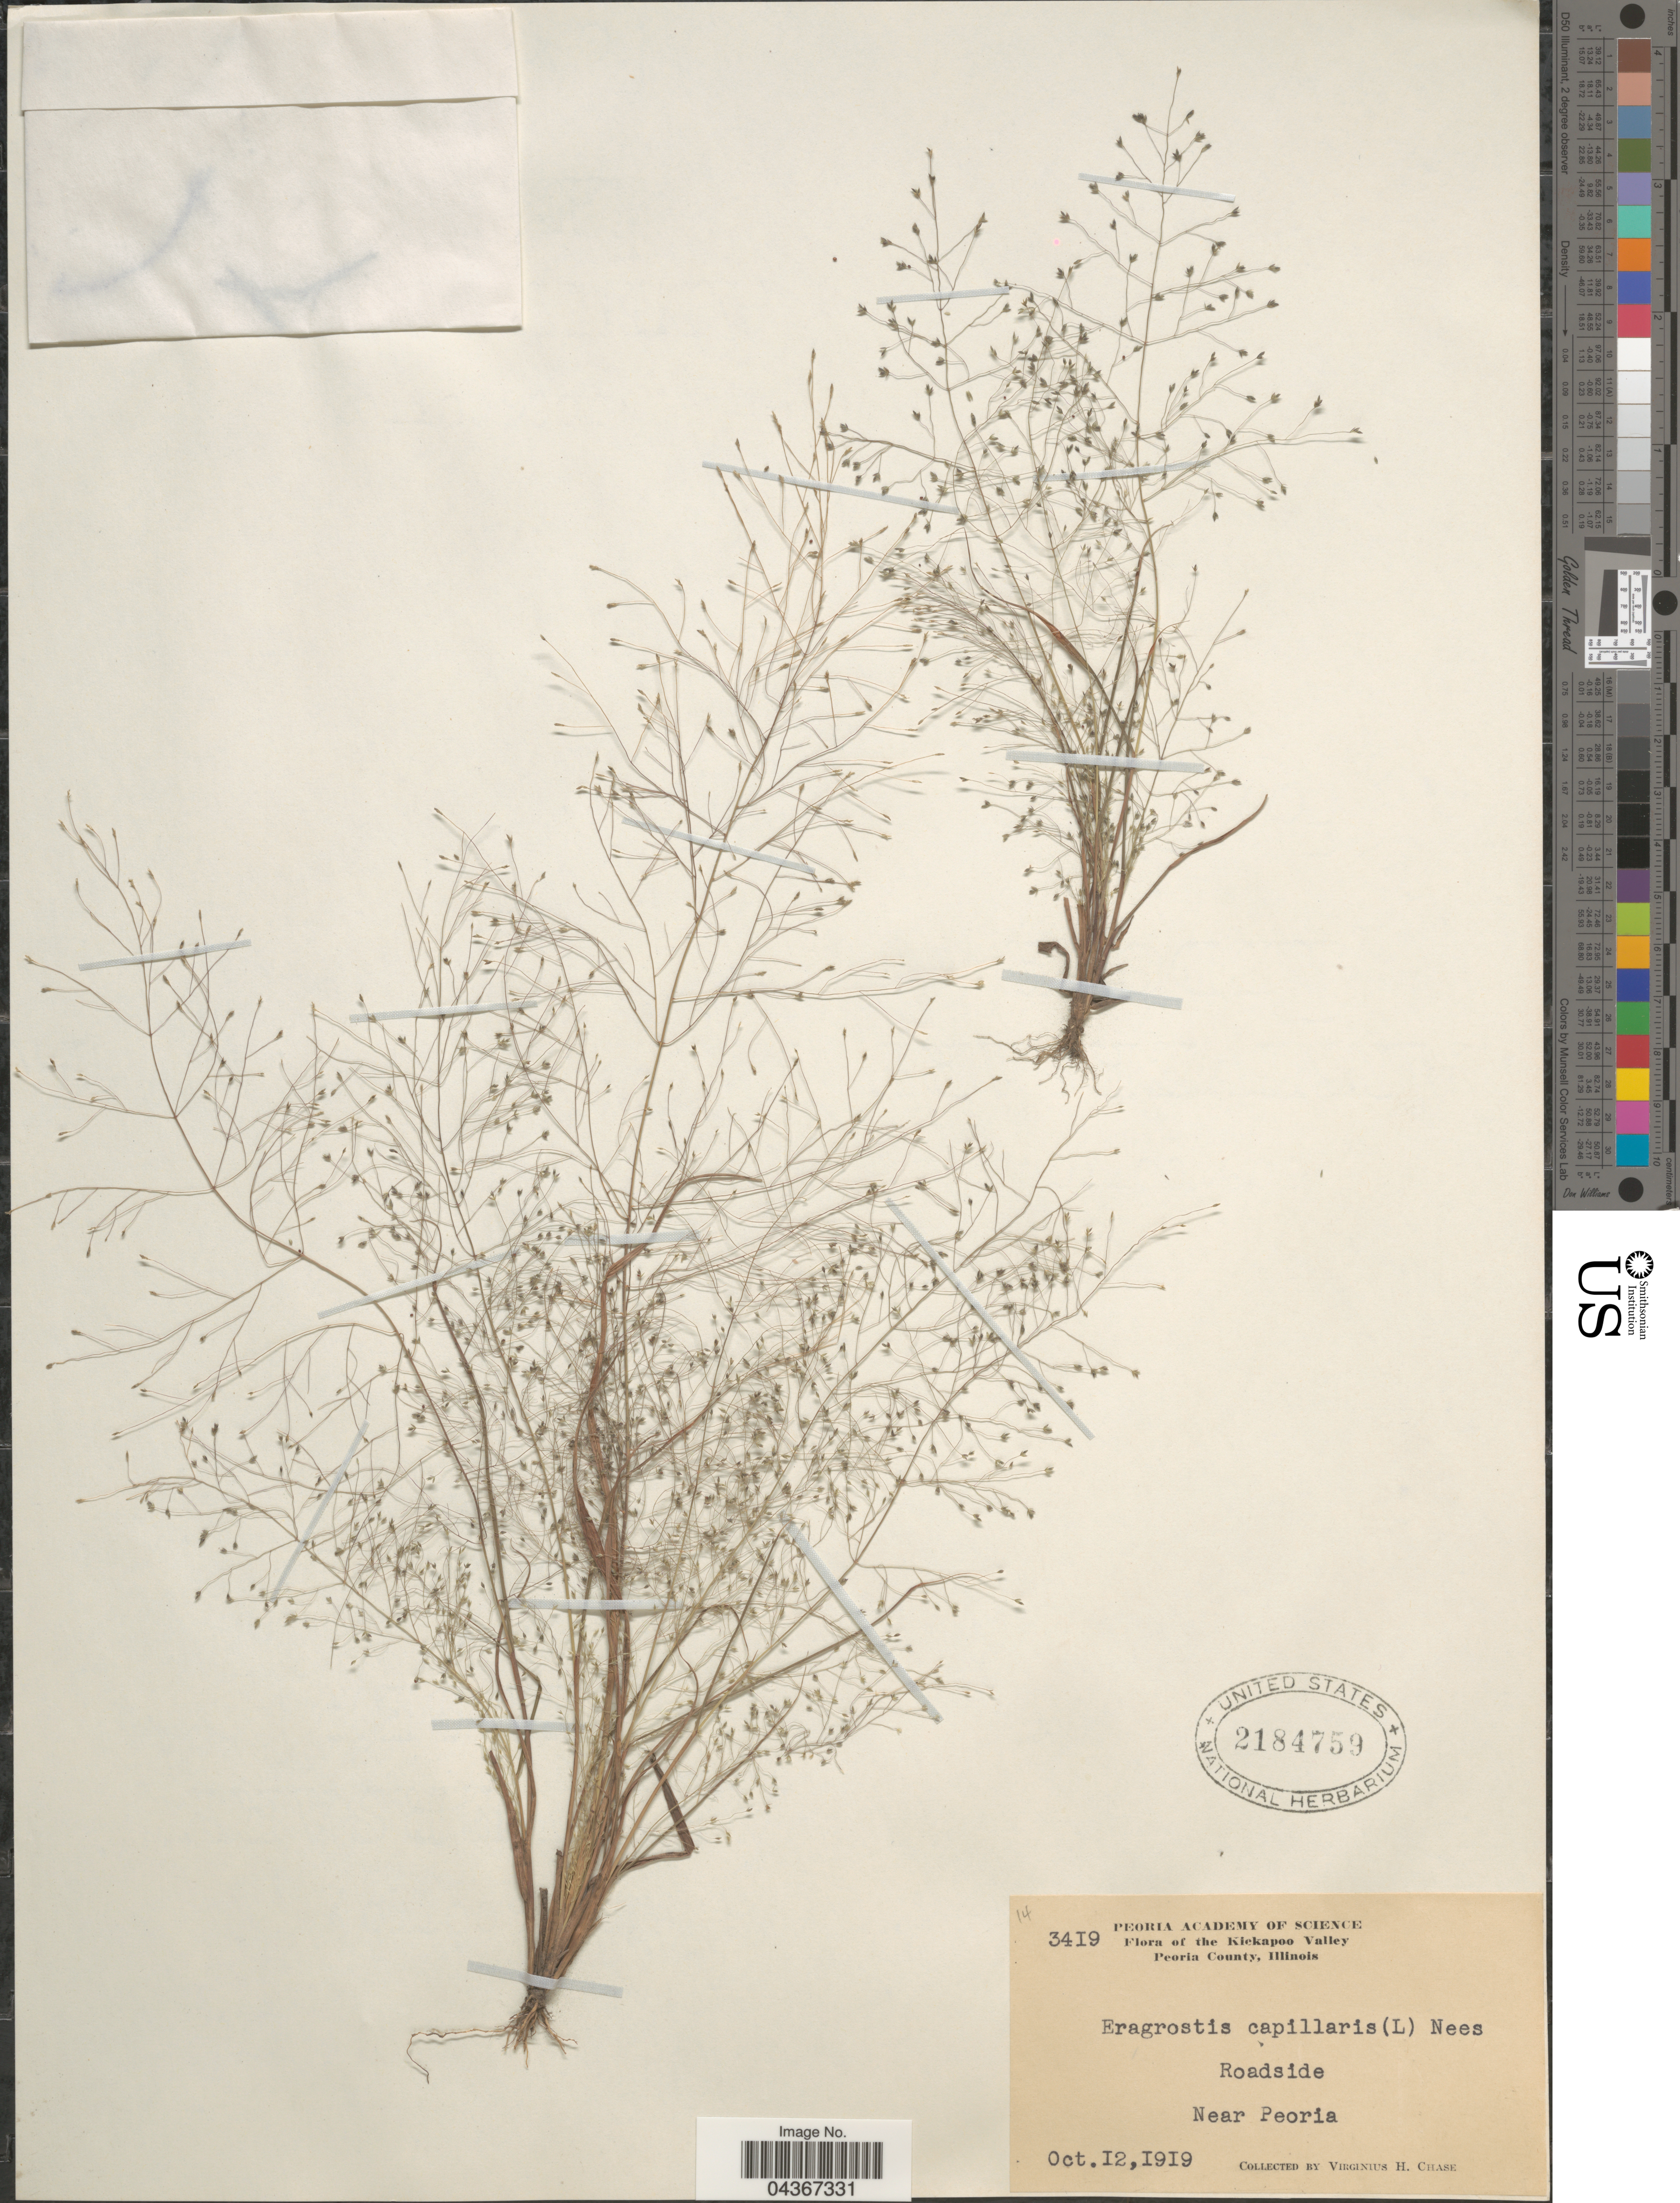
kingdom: Plantae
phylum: Tracheophyta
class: Liliopsida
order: Poales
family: Poaceae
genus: Eragrostis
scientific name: Eragrostis capillaris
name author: (L.) Nees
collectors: V. H. Chase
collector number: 3419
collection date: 1919-10-12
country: United States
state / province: Illinois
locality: Kickapoo Valley. Peoria County. Roadside. Near Peoria.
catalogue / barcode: US 2184759